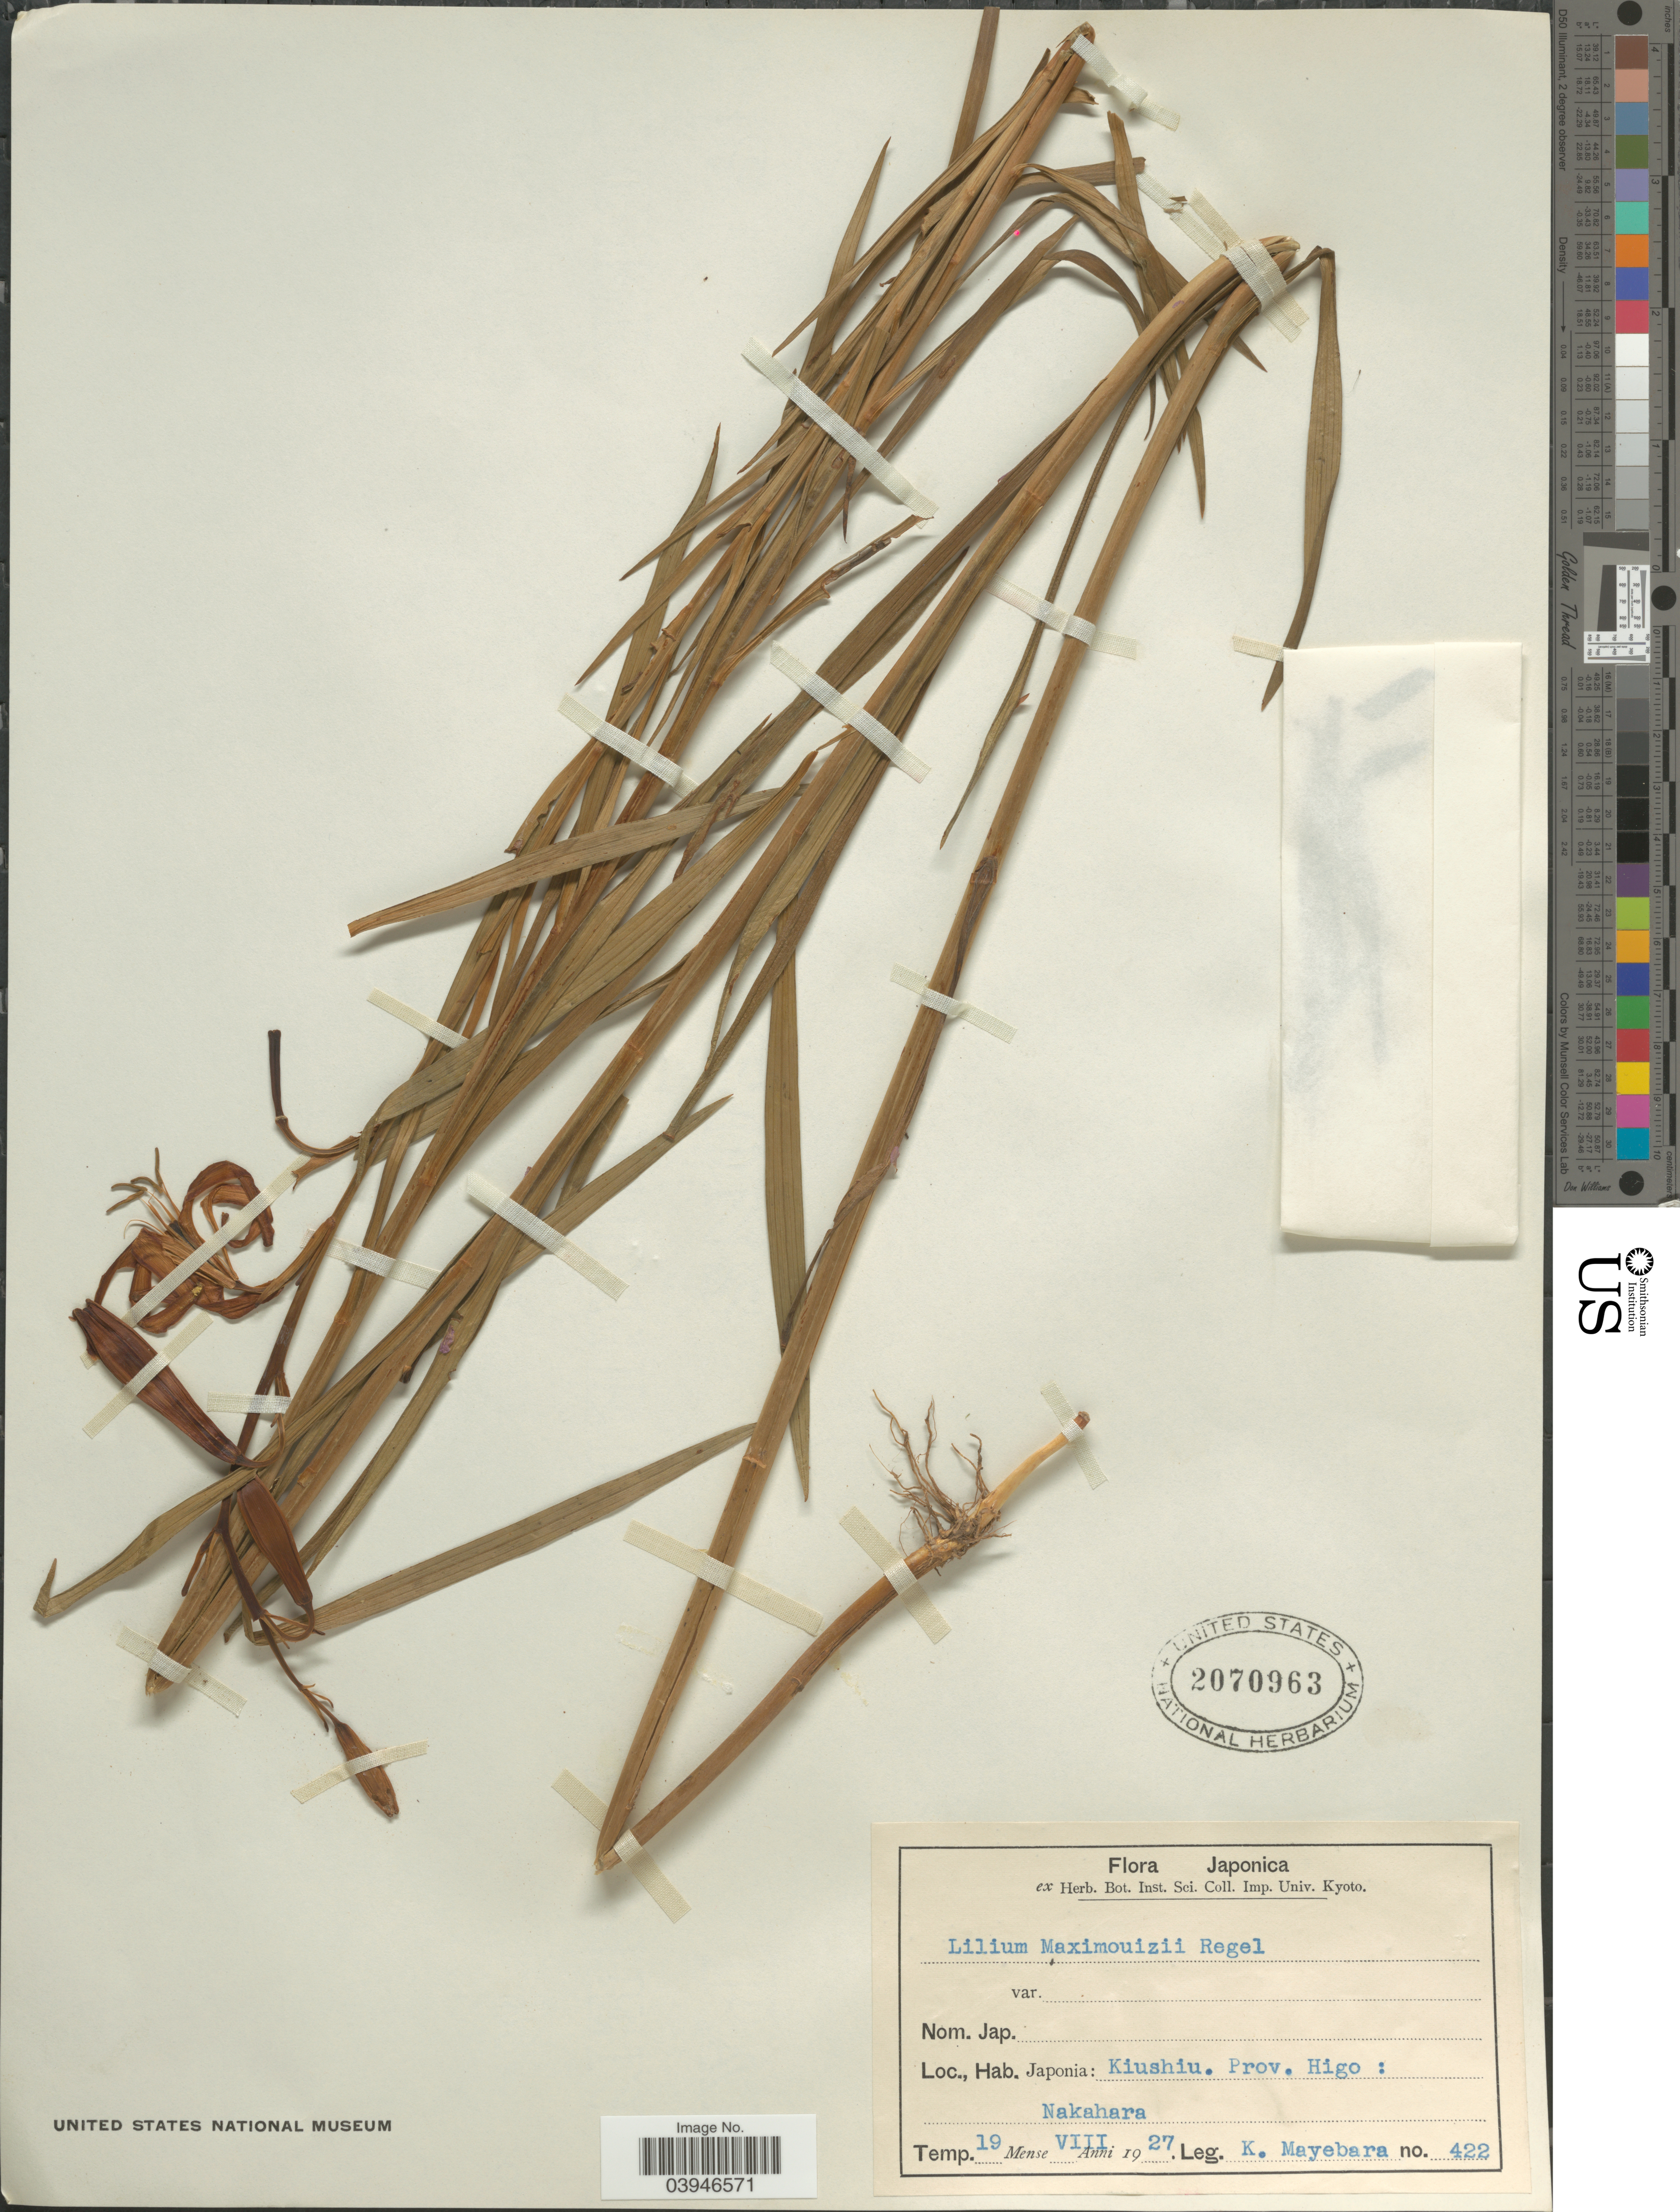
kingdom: Plantae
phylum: Tracheophyta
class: Liliopsida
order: Liliales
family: Liliaceae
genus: Lilium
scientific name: Lilium maximowiczii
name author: Regel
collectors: K. Mayebara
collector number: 422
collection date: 1927-08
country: Japan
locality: Kiushiu. Prov. Higo: Nakahara.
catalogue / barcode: US 2070963